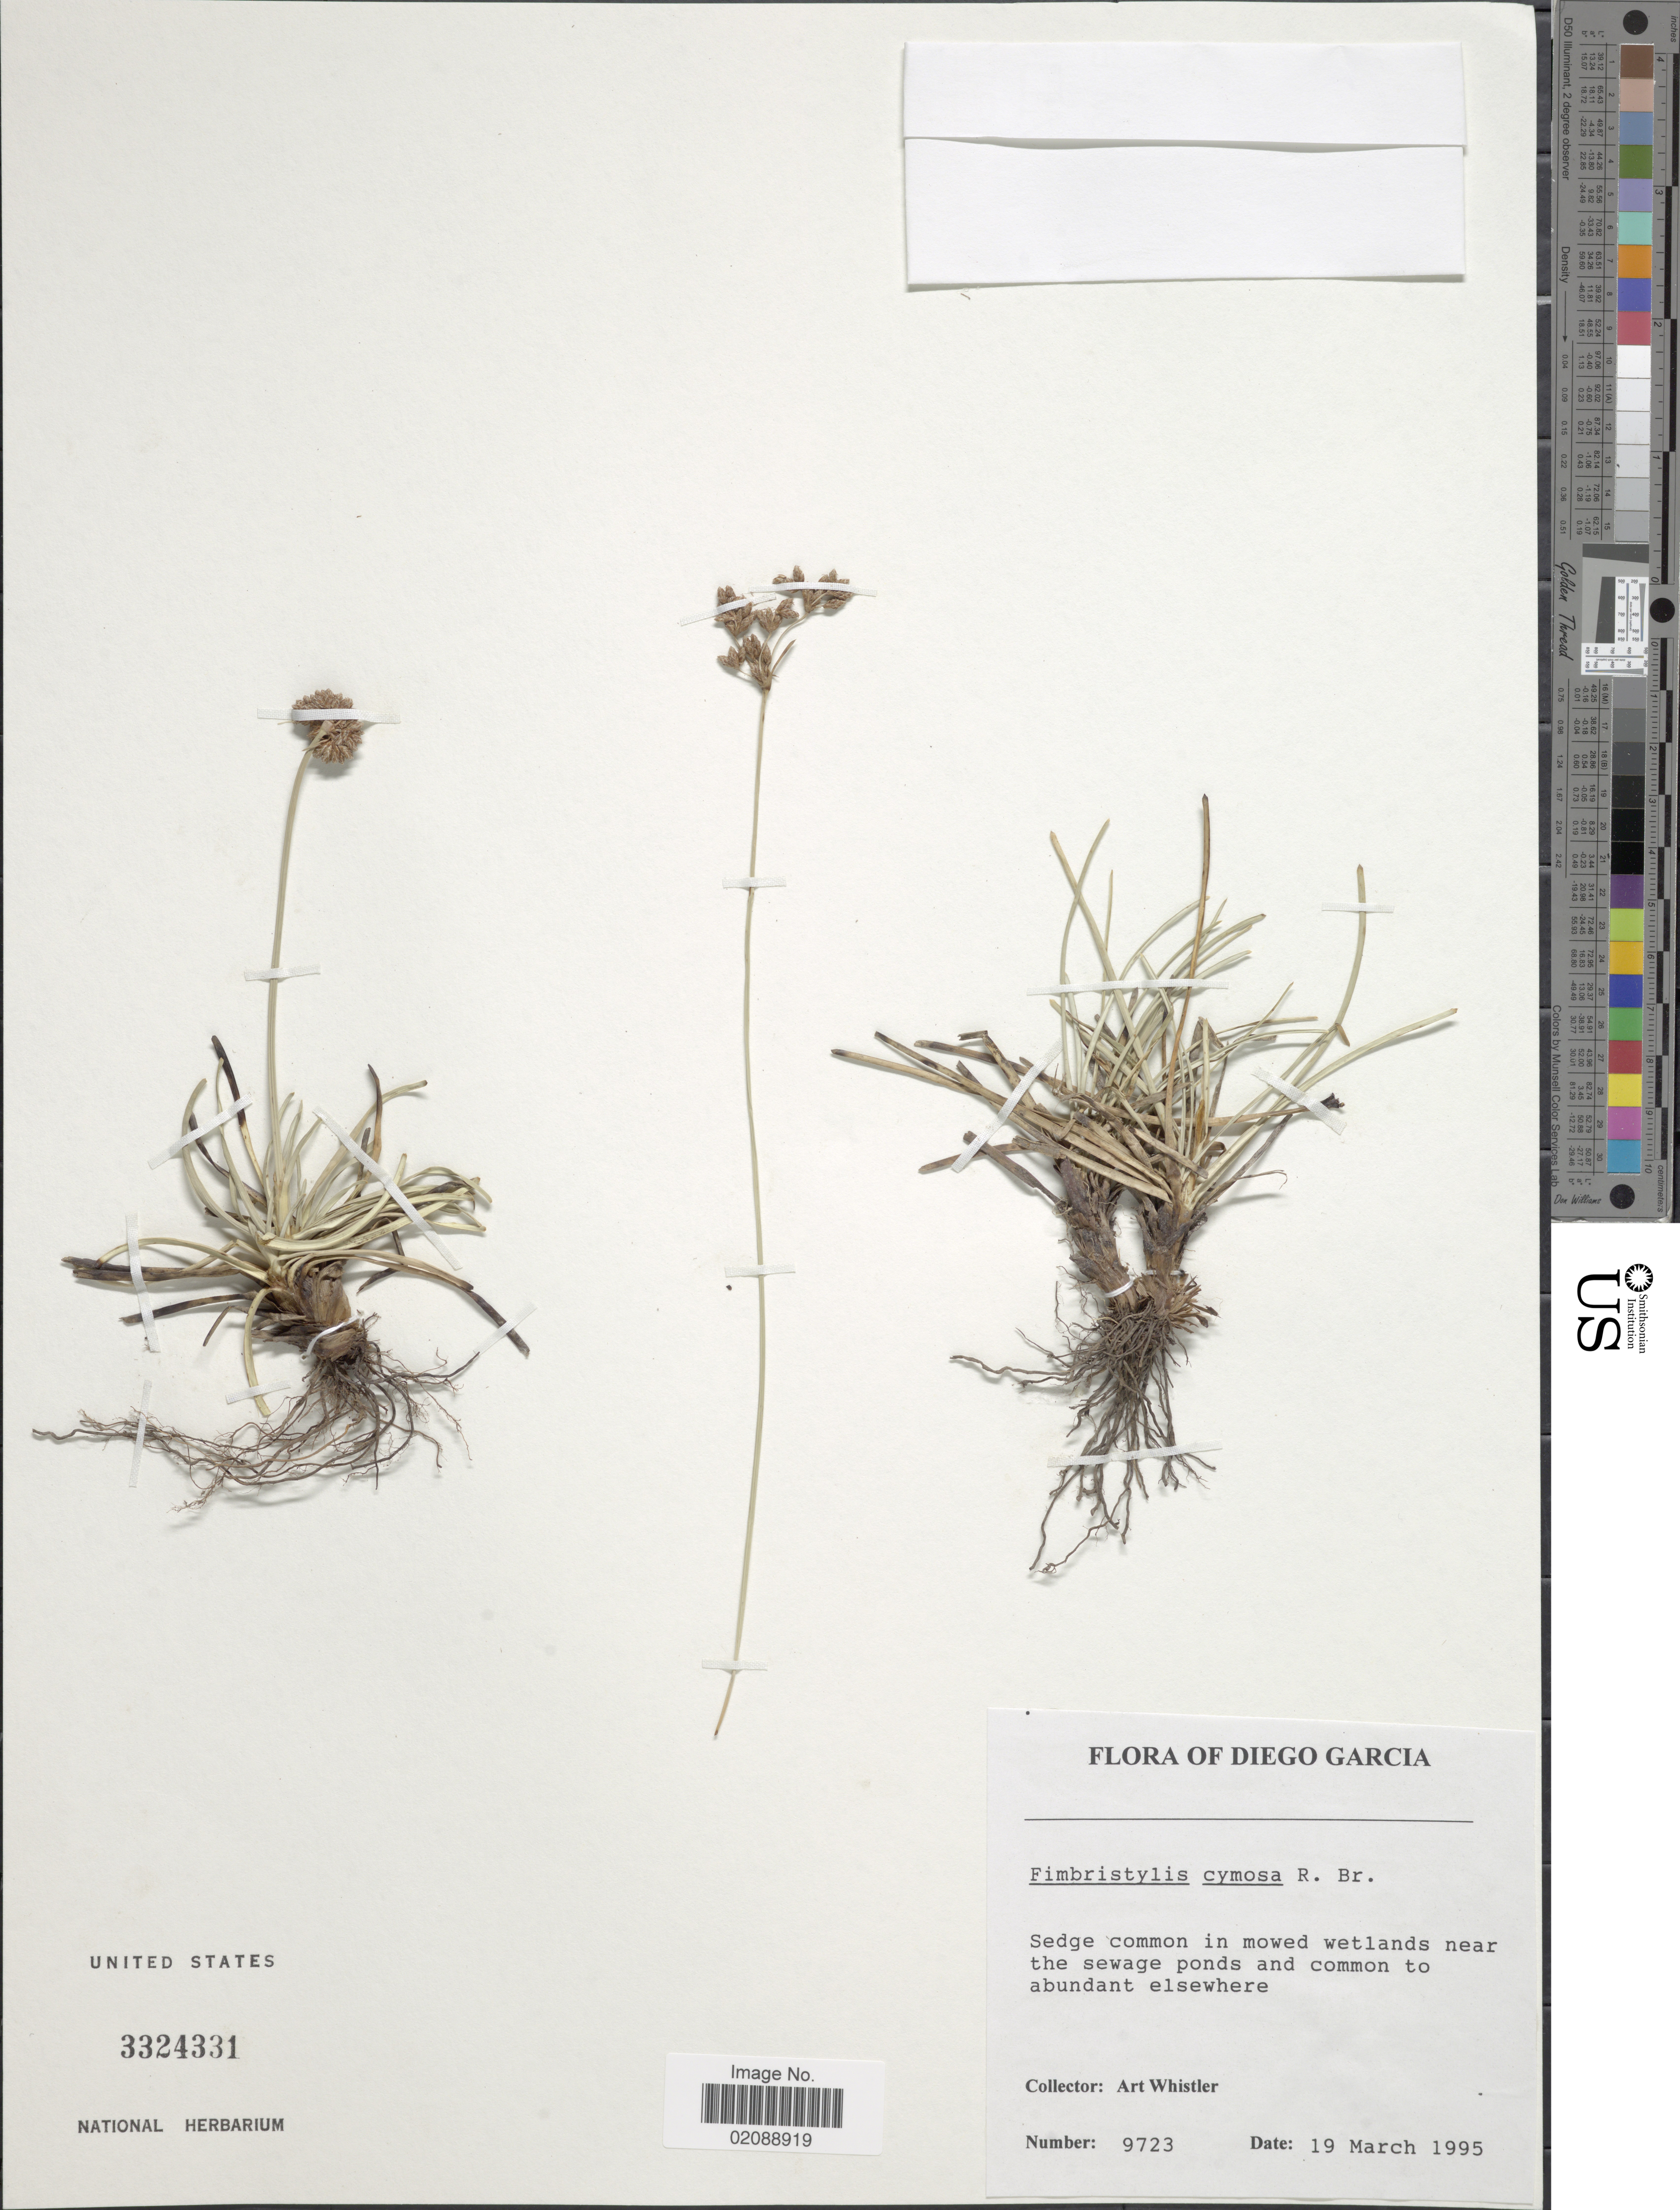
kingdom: Plantae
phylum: Tracheophyta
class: Liliopsida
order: Poales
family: Cyperaceae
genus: Fimbristylis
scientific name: Fimbristylis cymosa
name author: R. Br.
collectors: A. Whistler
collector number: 9723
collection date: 1995-03-19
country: British Indian Ocean Territory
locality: Diego Garcia, in mowed wetlands near the sewage ponds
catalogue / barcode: US 3324331